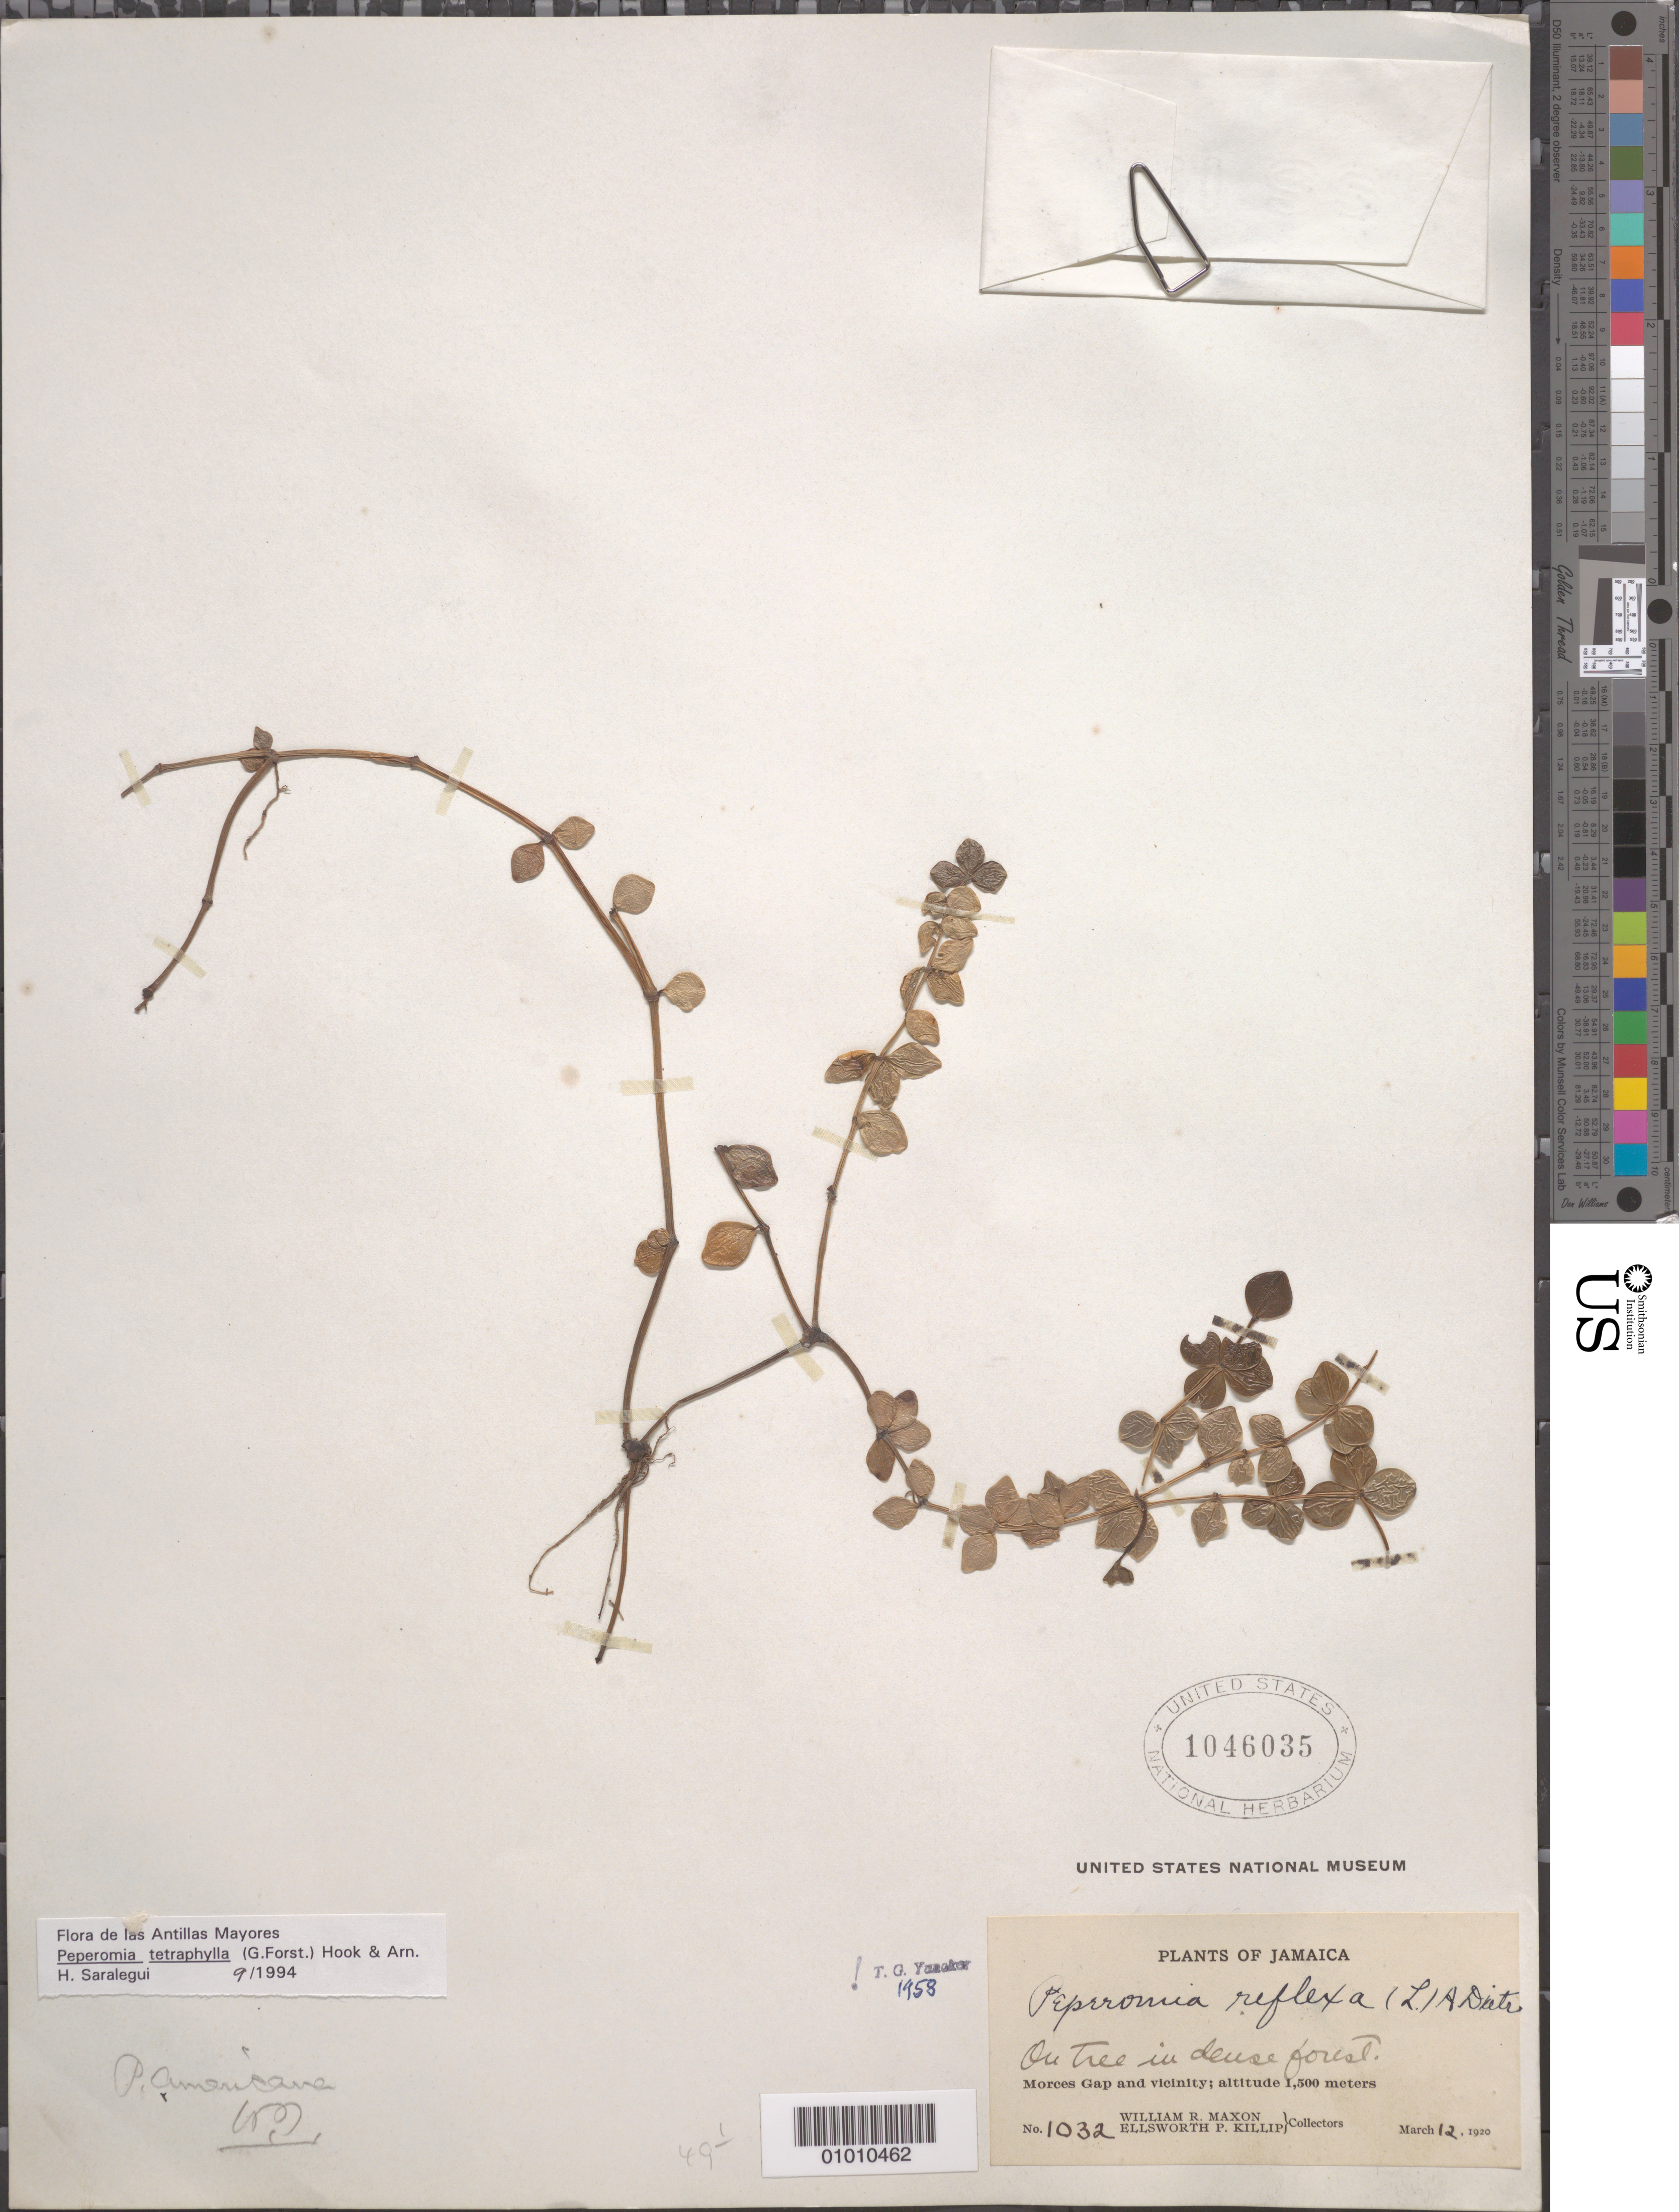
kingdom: Plantae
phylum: Tracheophyta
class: Magnoliopsida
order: Piperales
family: Piperaceae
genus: Peperomia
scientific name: Peperomia reflexa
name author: (L. f.) A. Dietr.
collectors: W. R. Maxon & E. P. Killip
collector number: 1032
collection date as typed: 12 Mar 1920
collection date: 1920-03-12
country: Jamaica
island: Jamaica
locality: On tree in dense forest. Morces Gap and vicinity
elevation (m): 1500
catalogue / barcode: US 1046035